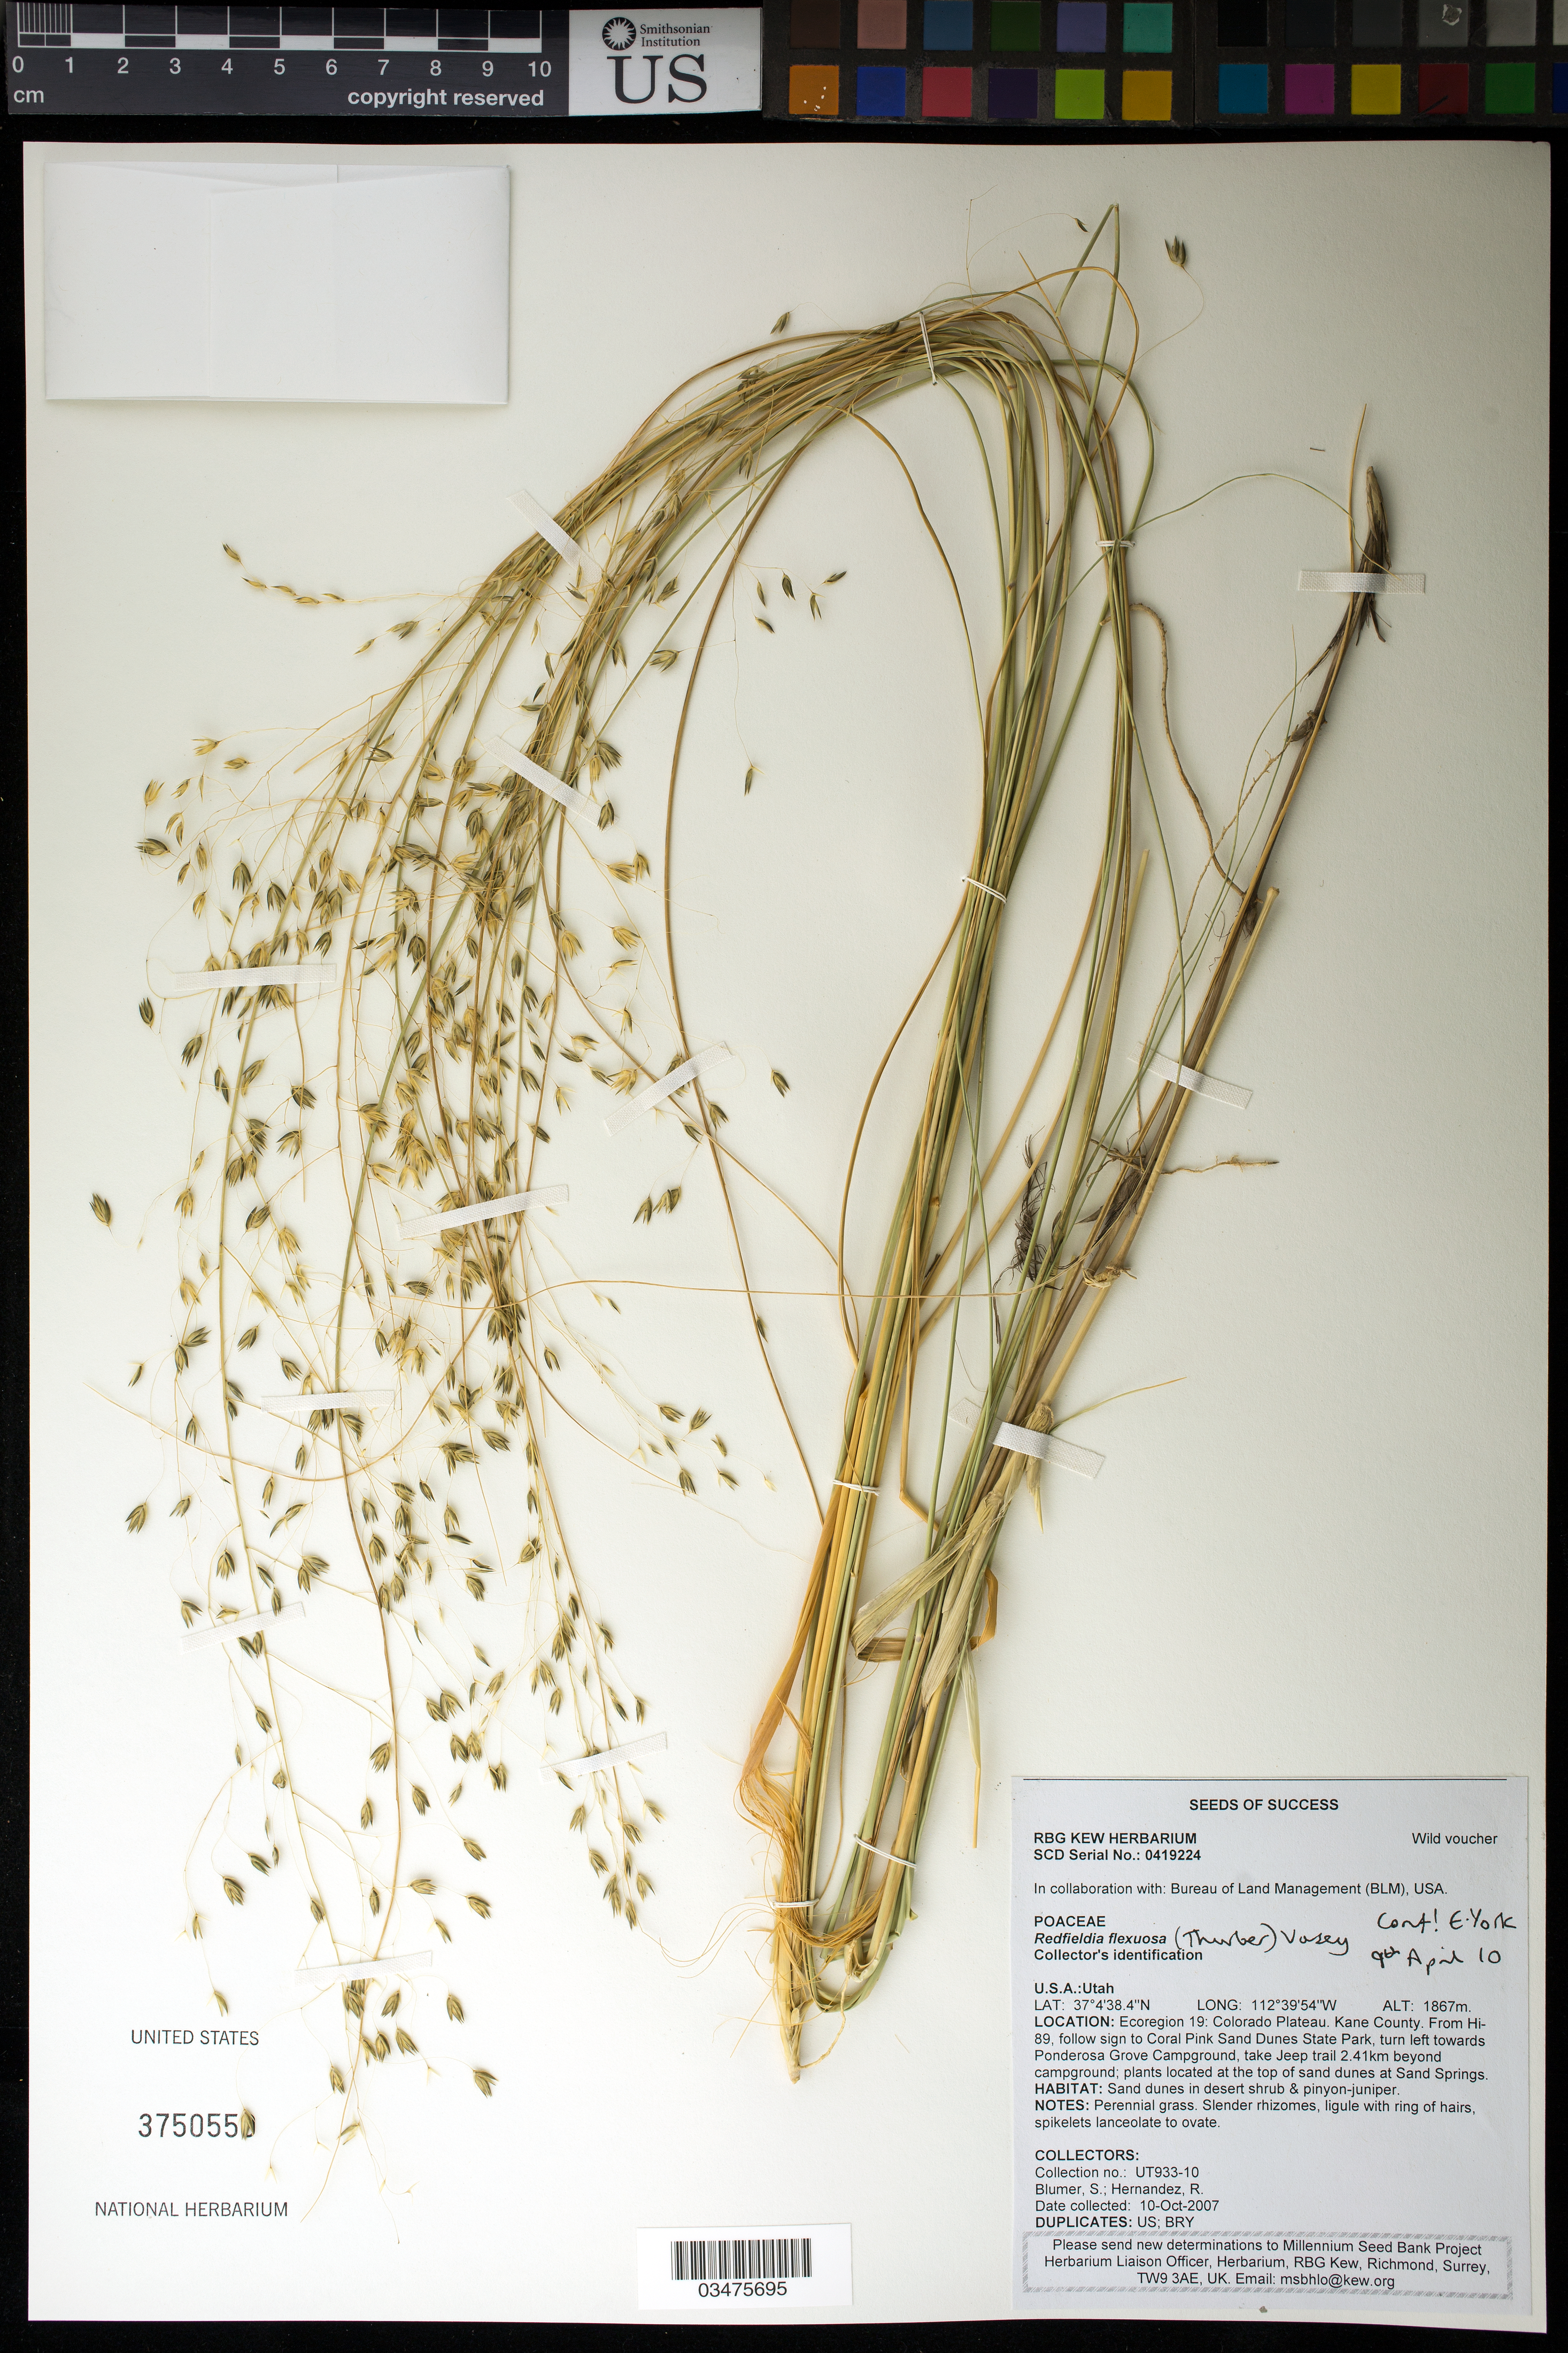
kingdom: Plantae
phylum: Tracheophyta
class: Liliopsida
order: Poales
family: Poaceae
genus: Redfieldia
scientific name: Redfieldia flexuosa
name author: Vasey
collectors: S. Blumer & R. Hernandez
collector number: UT933-10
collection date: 2007-10-10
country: United States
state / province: Utah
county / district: Kane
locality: Top of sand dunes at Sand Springs, 2.41 km beyond Ponderosa Grove Campground.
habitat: Sand dunes in desert shrub and pinyon-juniper.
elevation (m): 1867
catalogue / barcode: US 3750550